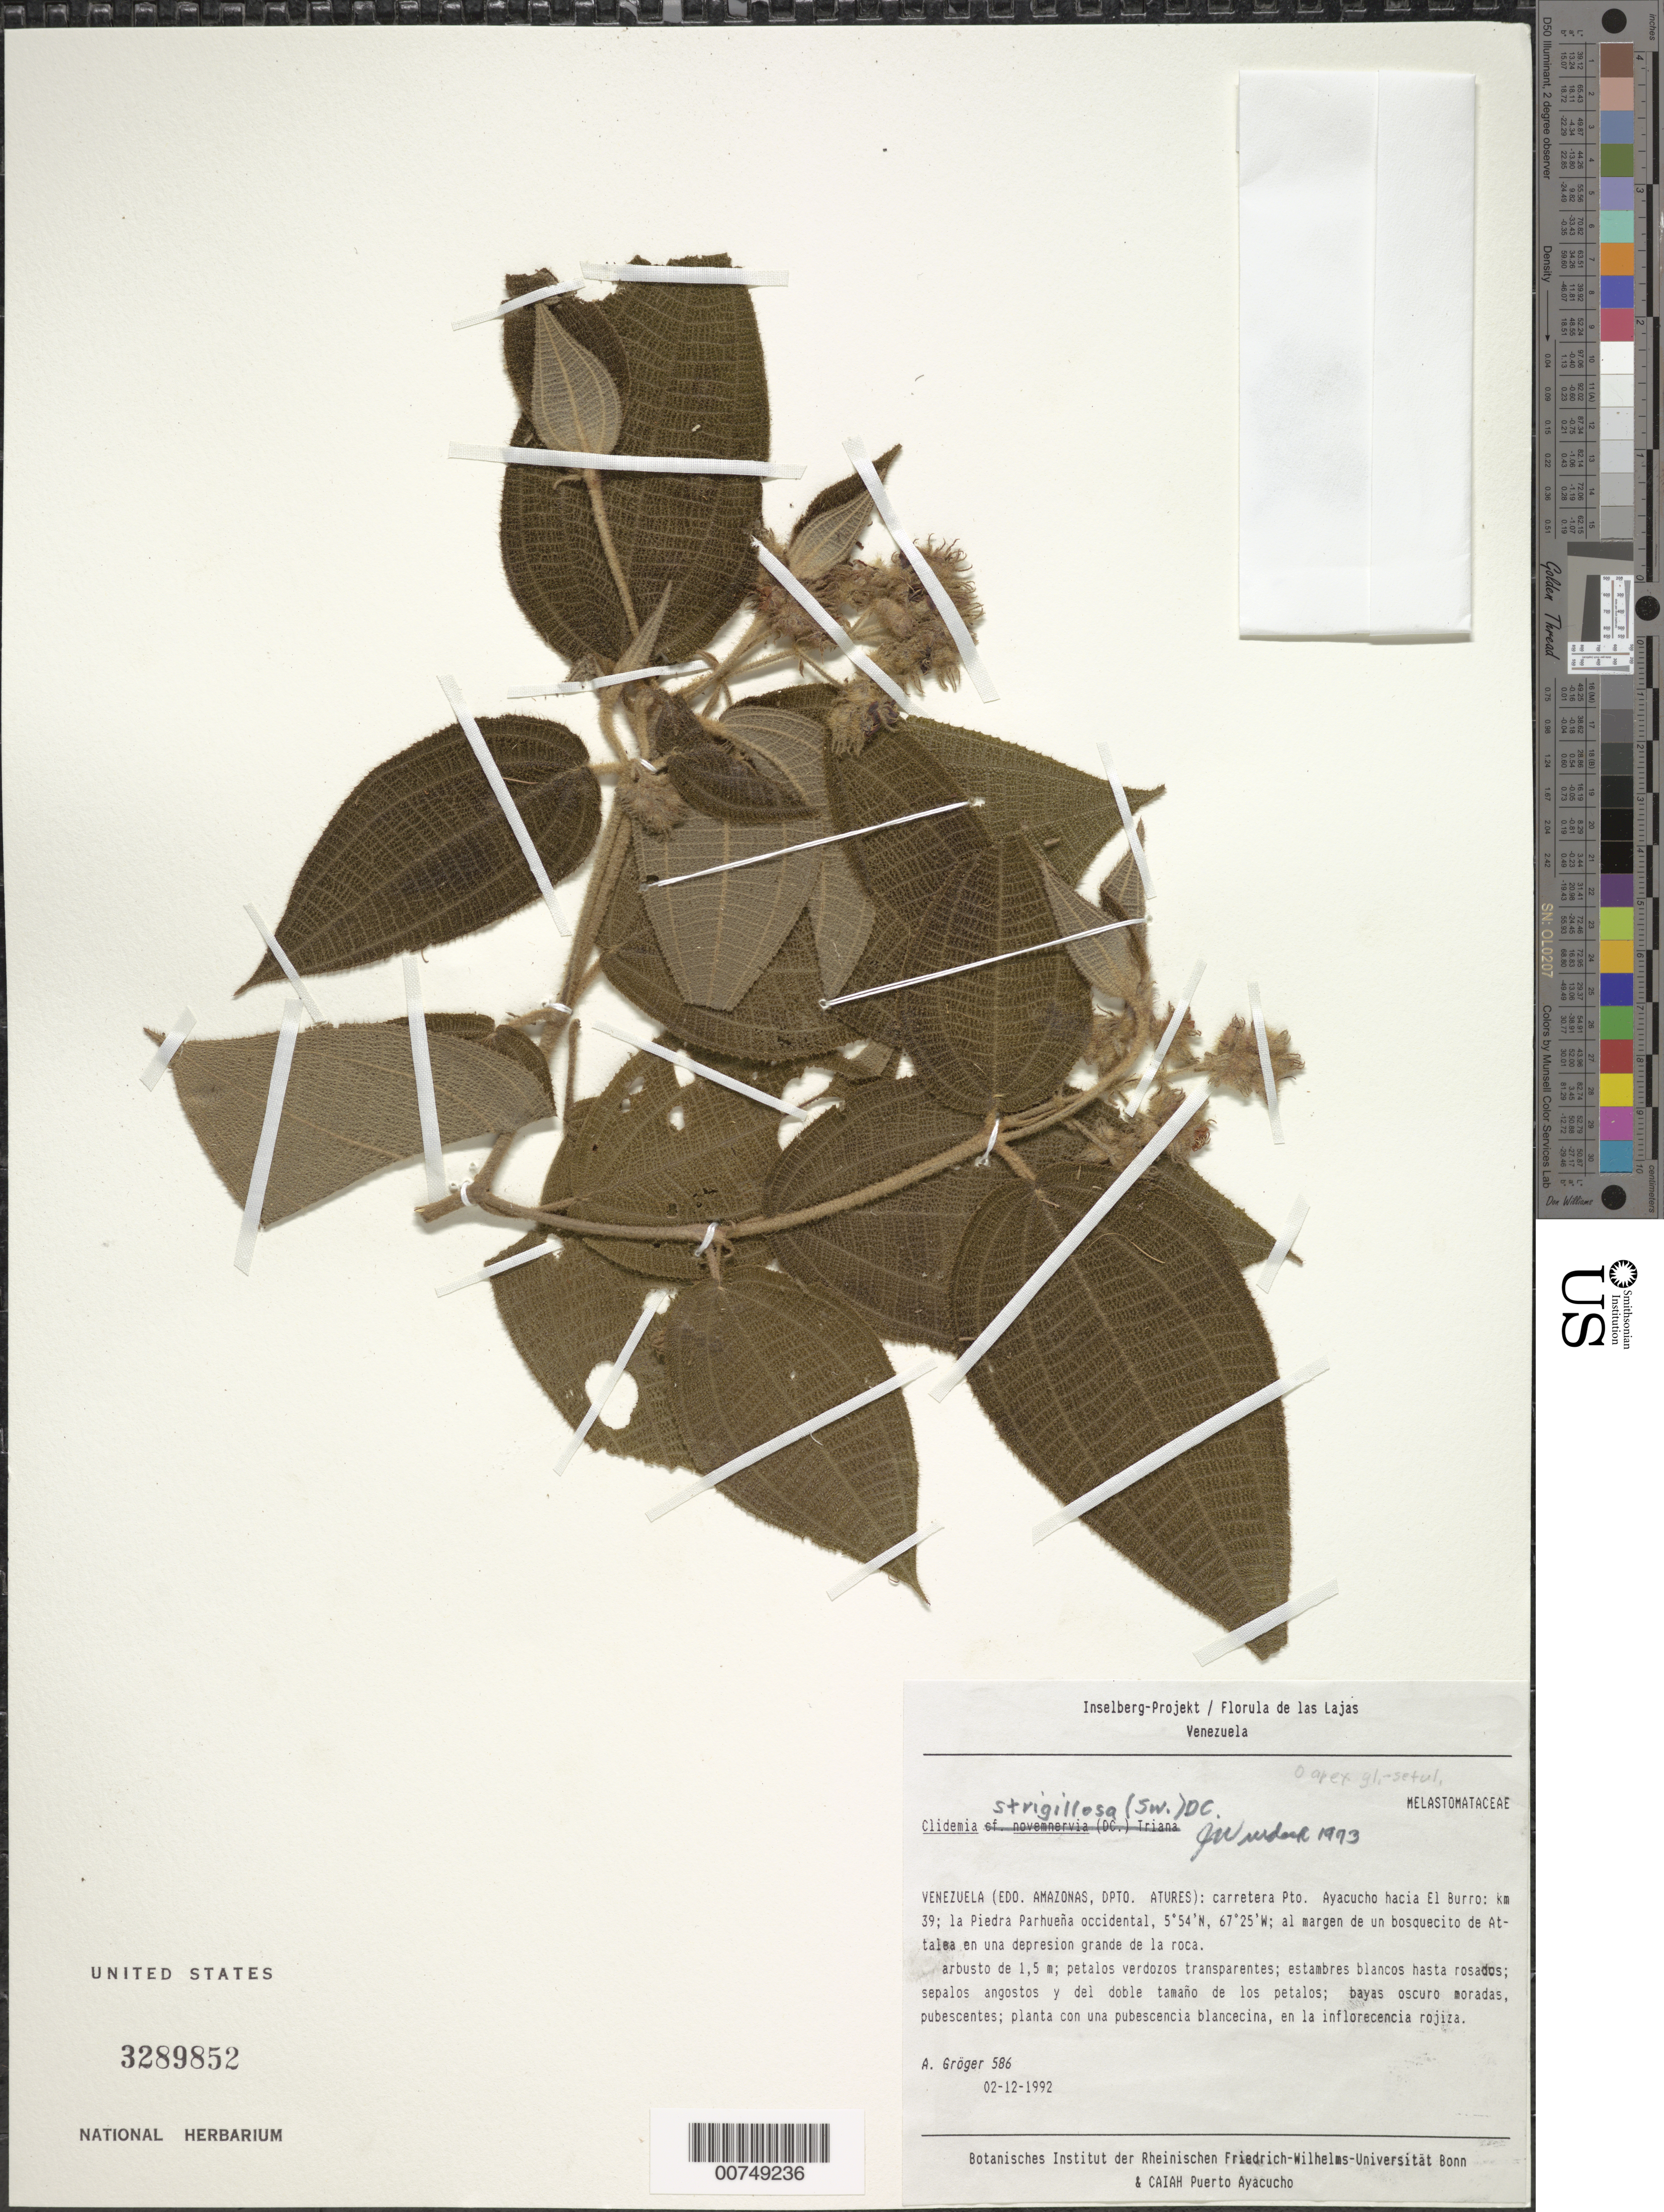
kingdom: Plantae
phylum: Tracheophyta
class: Magnoliopsida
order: Myrtales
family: Melastomataceae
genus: Clidemia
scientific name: Clidemia strigillosa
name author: (Sw.) DC.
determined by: Wurdack, John J., (US), US (UNITED STATES)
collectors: A. Gröger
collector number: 586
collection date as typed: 2-Dec-92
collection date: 1992-12-02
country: Venezuela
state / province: Amazonas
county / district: Atures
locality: Puerto Ayacucho hacia El burro: km 39; la Piedra Parhuena occidental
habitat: Margen de un bosquecito de Atalea en una depresion grande de la roca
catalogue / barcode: US 3289852